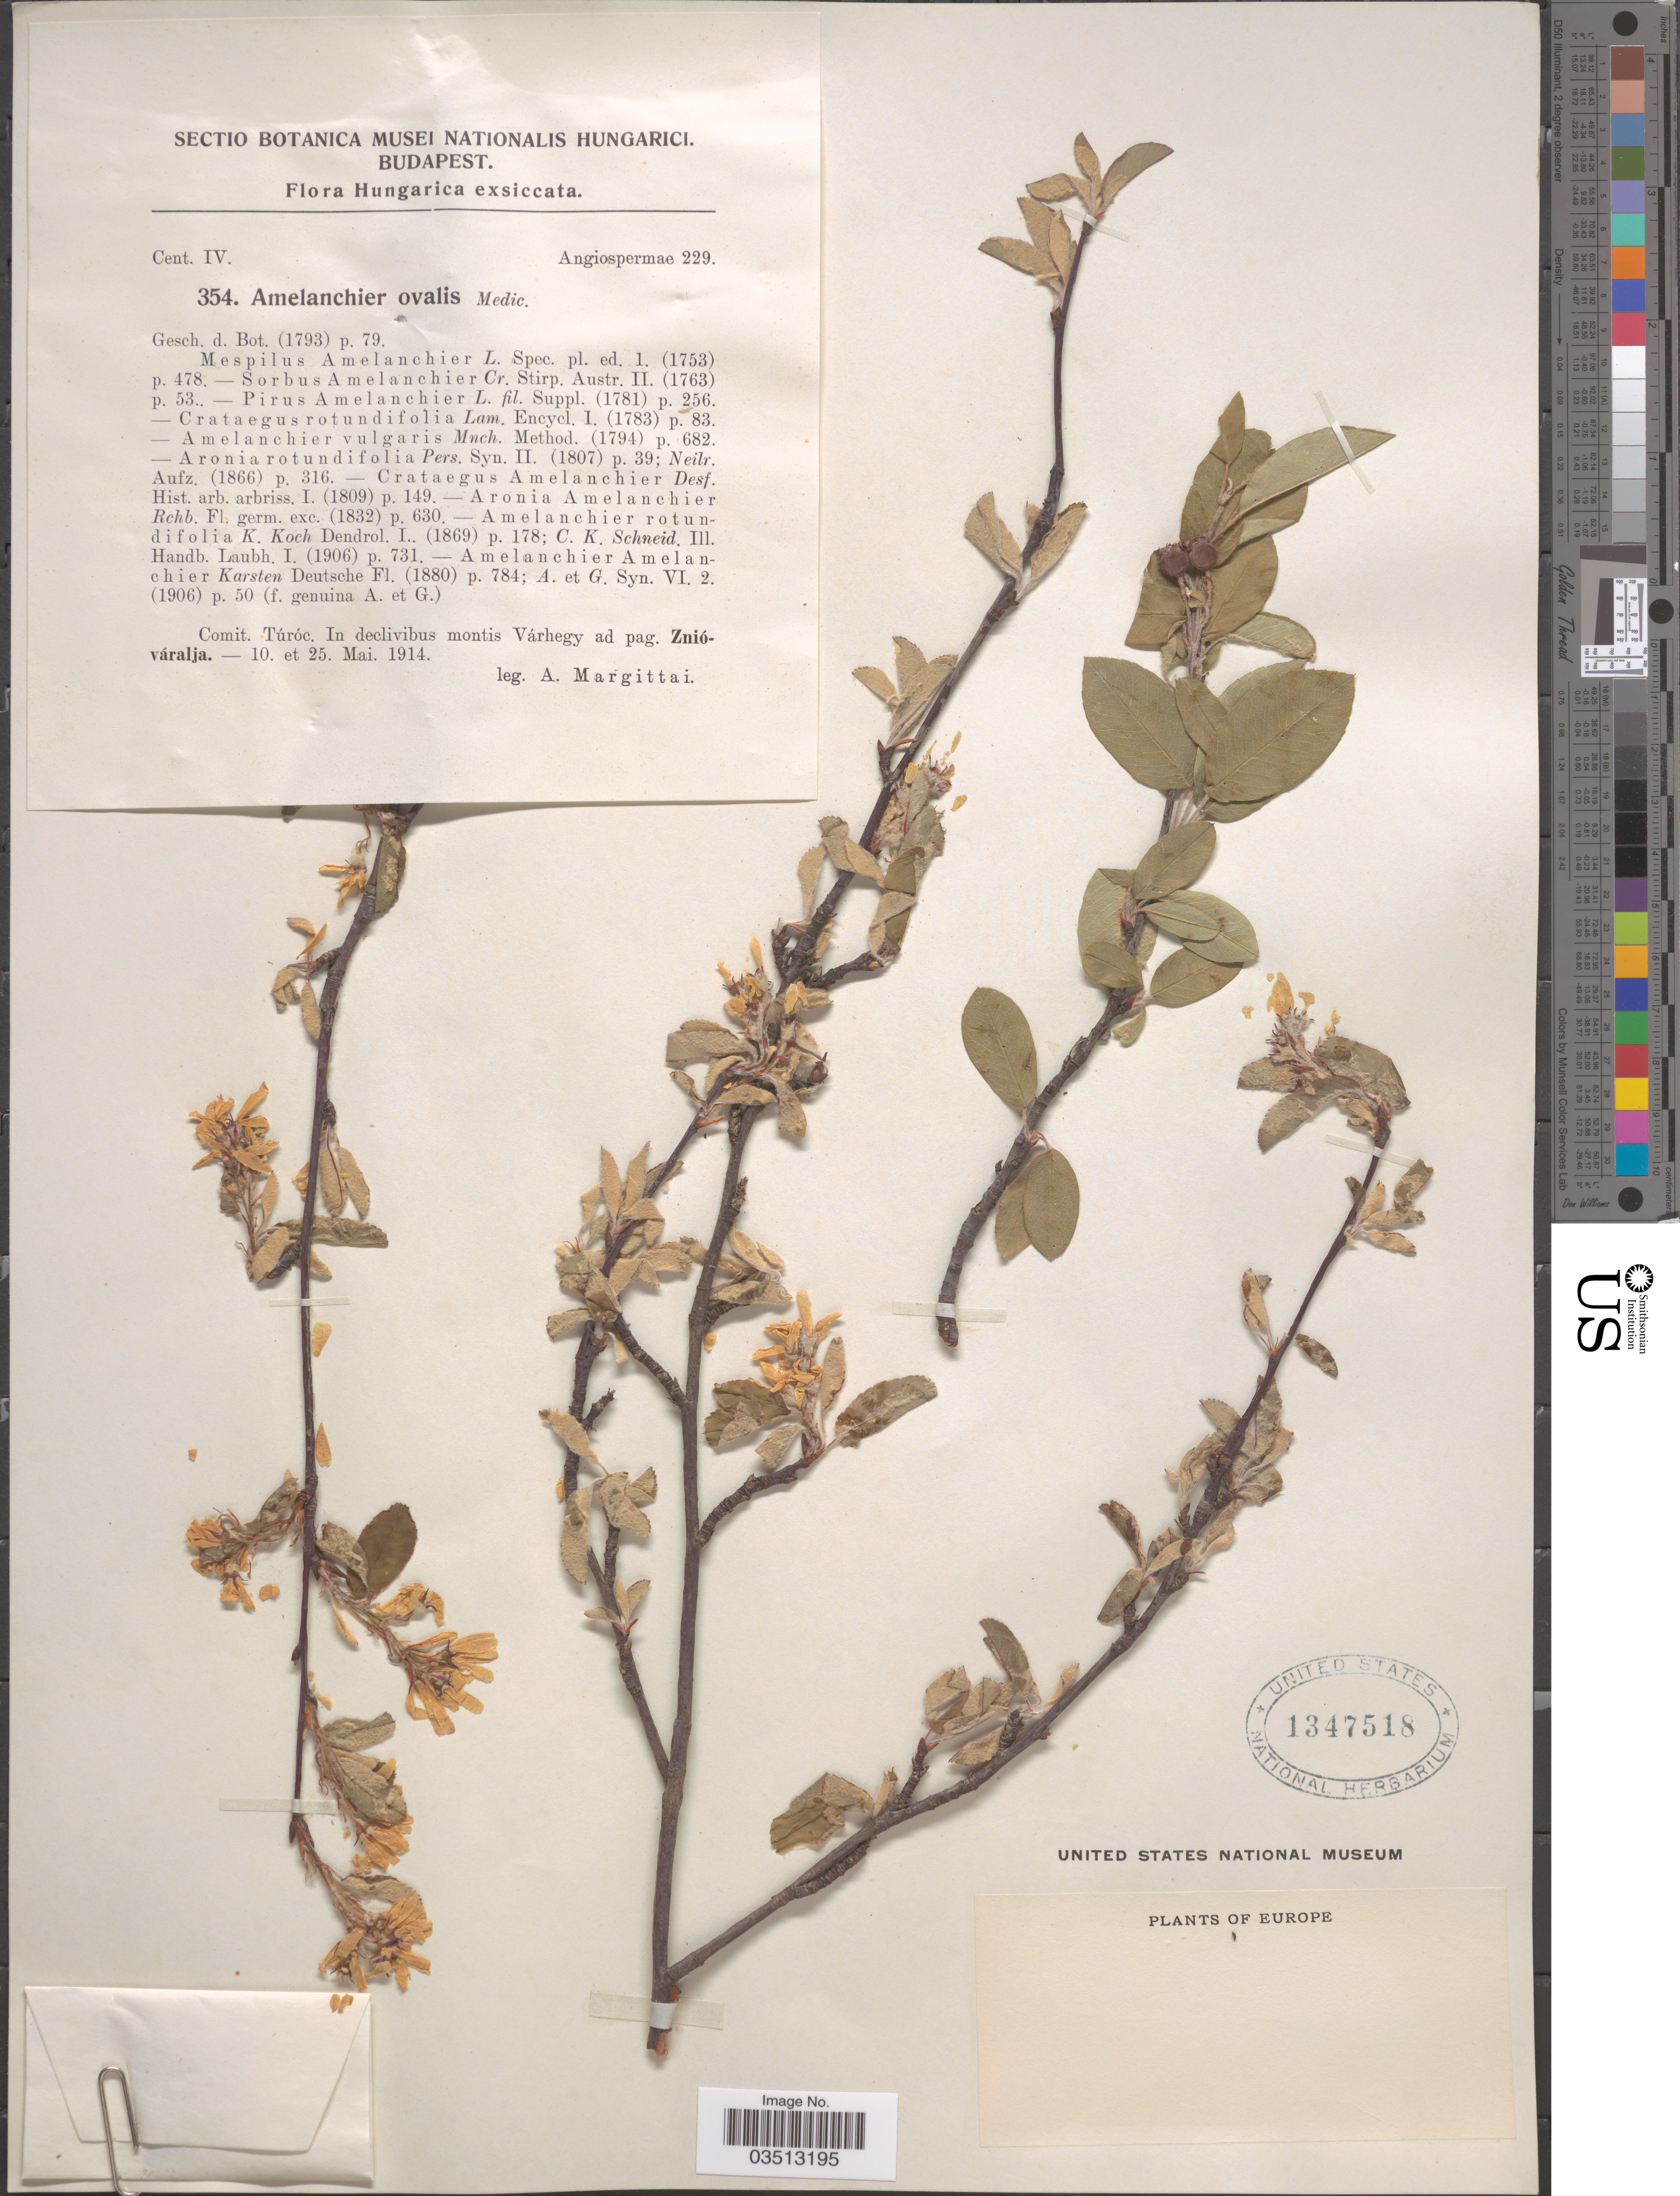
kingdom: Plantae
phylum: Tracheophyta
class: Magnoliopsida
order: Rosales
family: Rosaceae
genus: Amelanchier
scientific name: Amelanchier ovalis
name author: Medik.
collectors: A. Margittai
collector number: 354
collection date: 1914-05-10/1914-05-25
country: Hungary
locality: Comit. Túróc. In declivibus montis Várhegy ad pag. Znióváralja.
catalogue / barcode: US 1347518